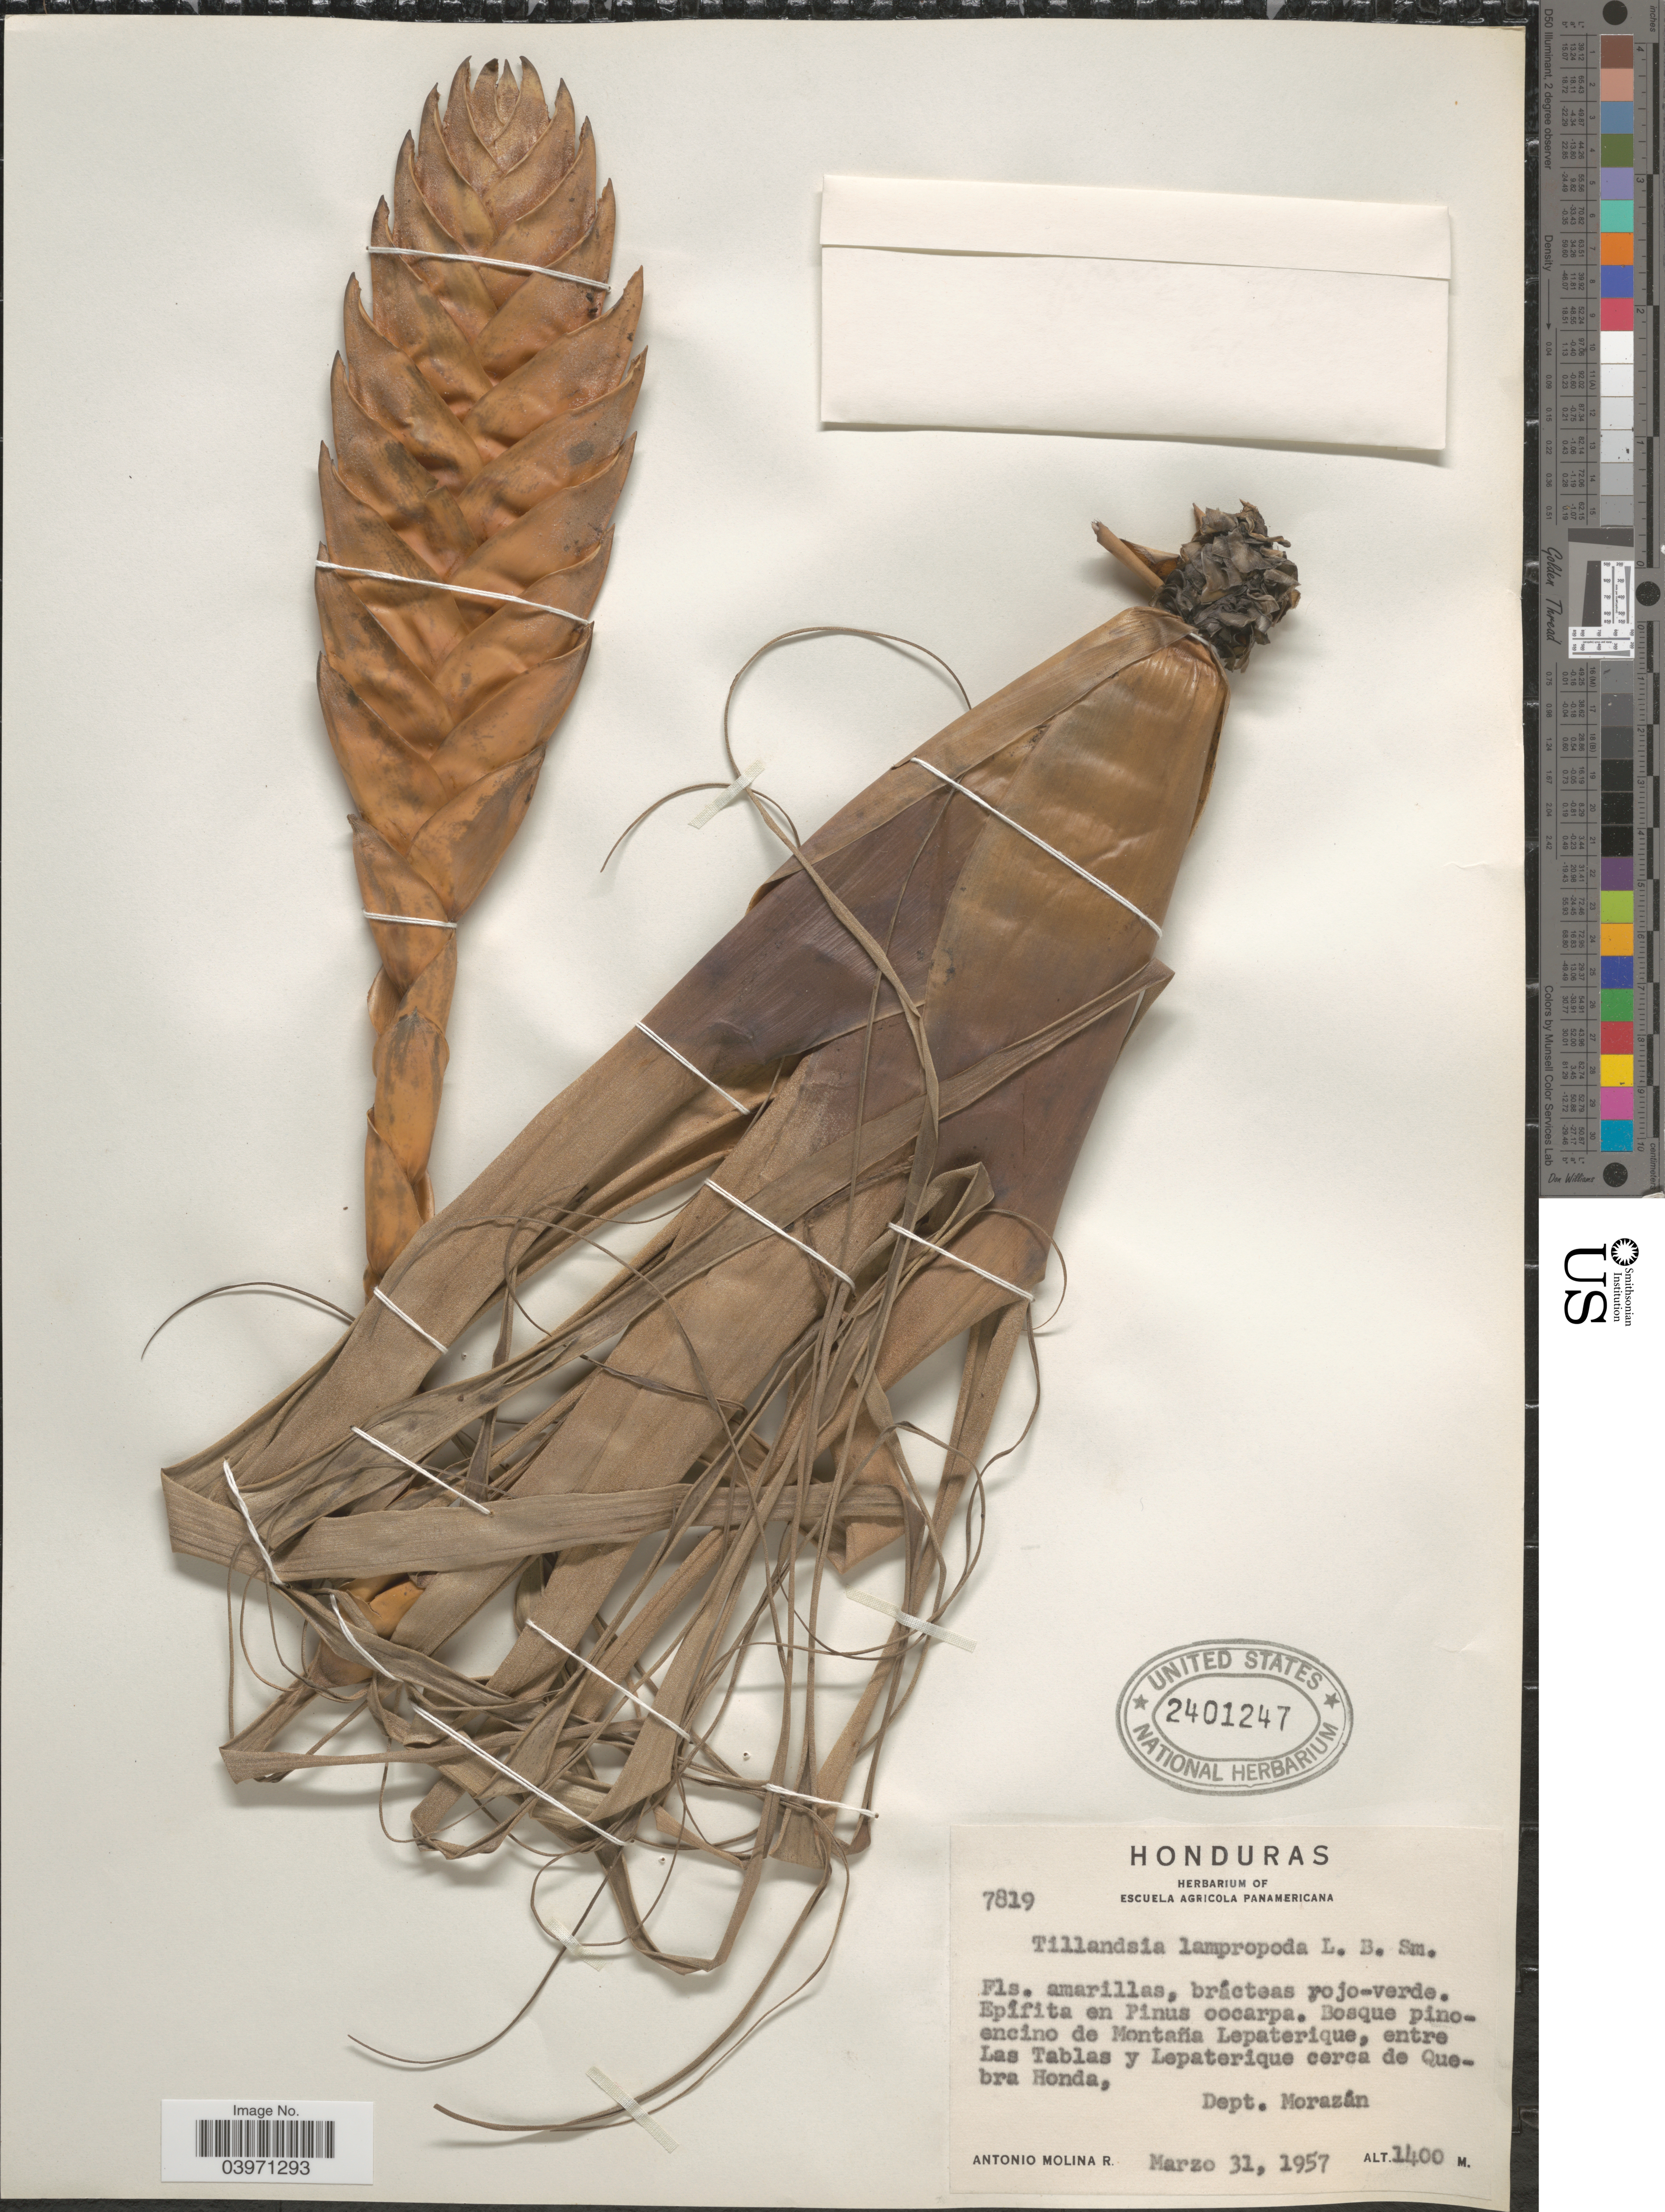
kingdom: Plantae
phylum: Tracheophyta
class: Liliopsida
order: Poales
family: Bromeliaceae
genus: Tillandsia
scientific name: Tillandsia lampropoda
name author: L.B. Sm.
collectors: A. Molina R.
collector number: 7819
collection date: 1957-03-31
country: Honduras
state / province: Fco. Morazán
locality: Bosque pino-encino de Montaña Lepaterique, entre Las Tablas y Lepaterique cerca de Quebra Honda, Dept. Morazán.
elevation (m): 1400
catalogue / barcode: US 2401247